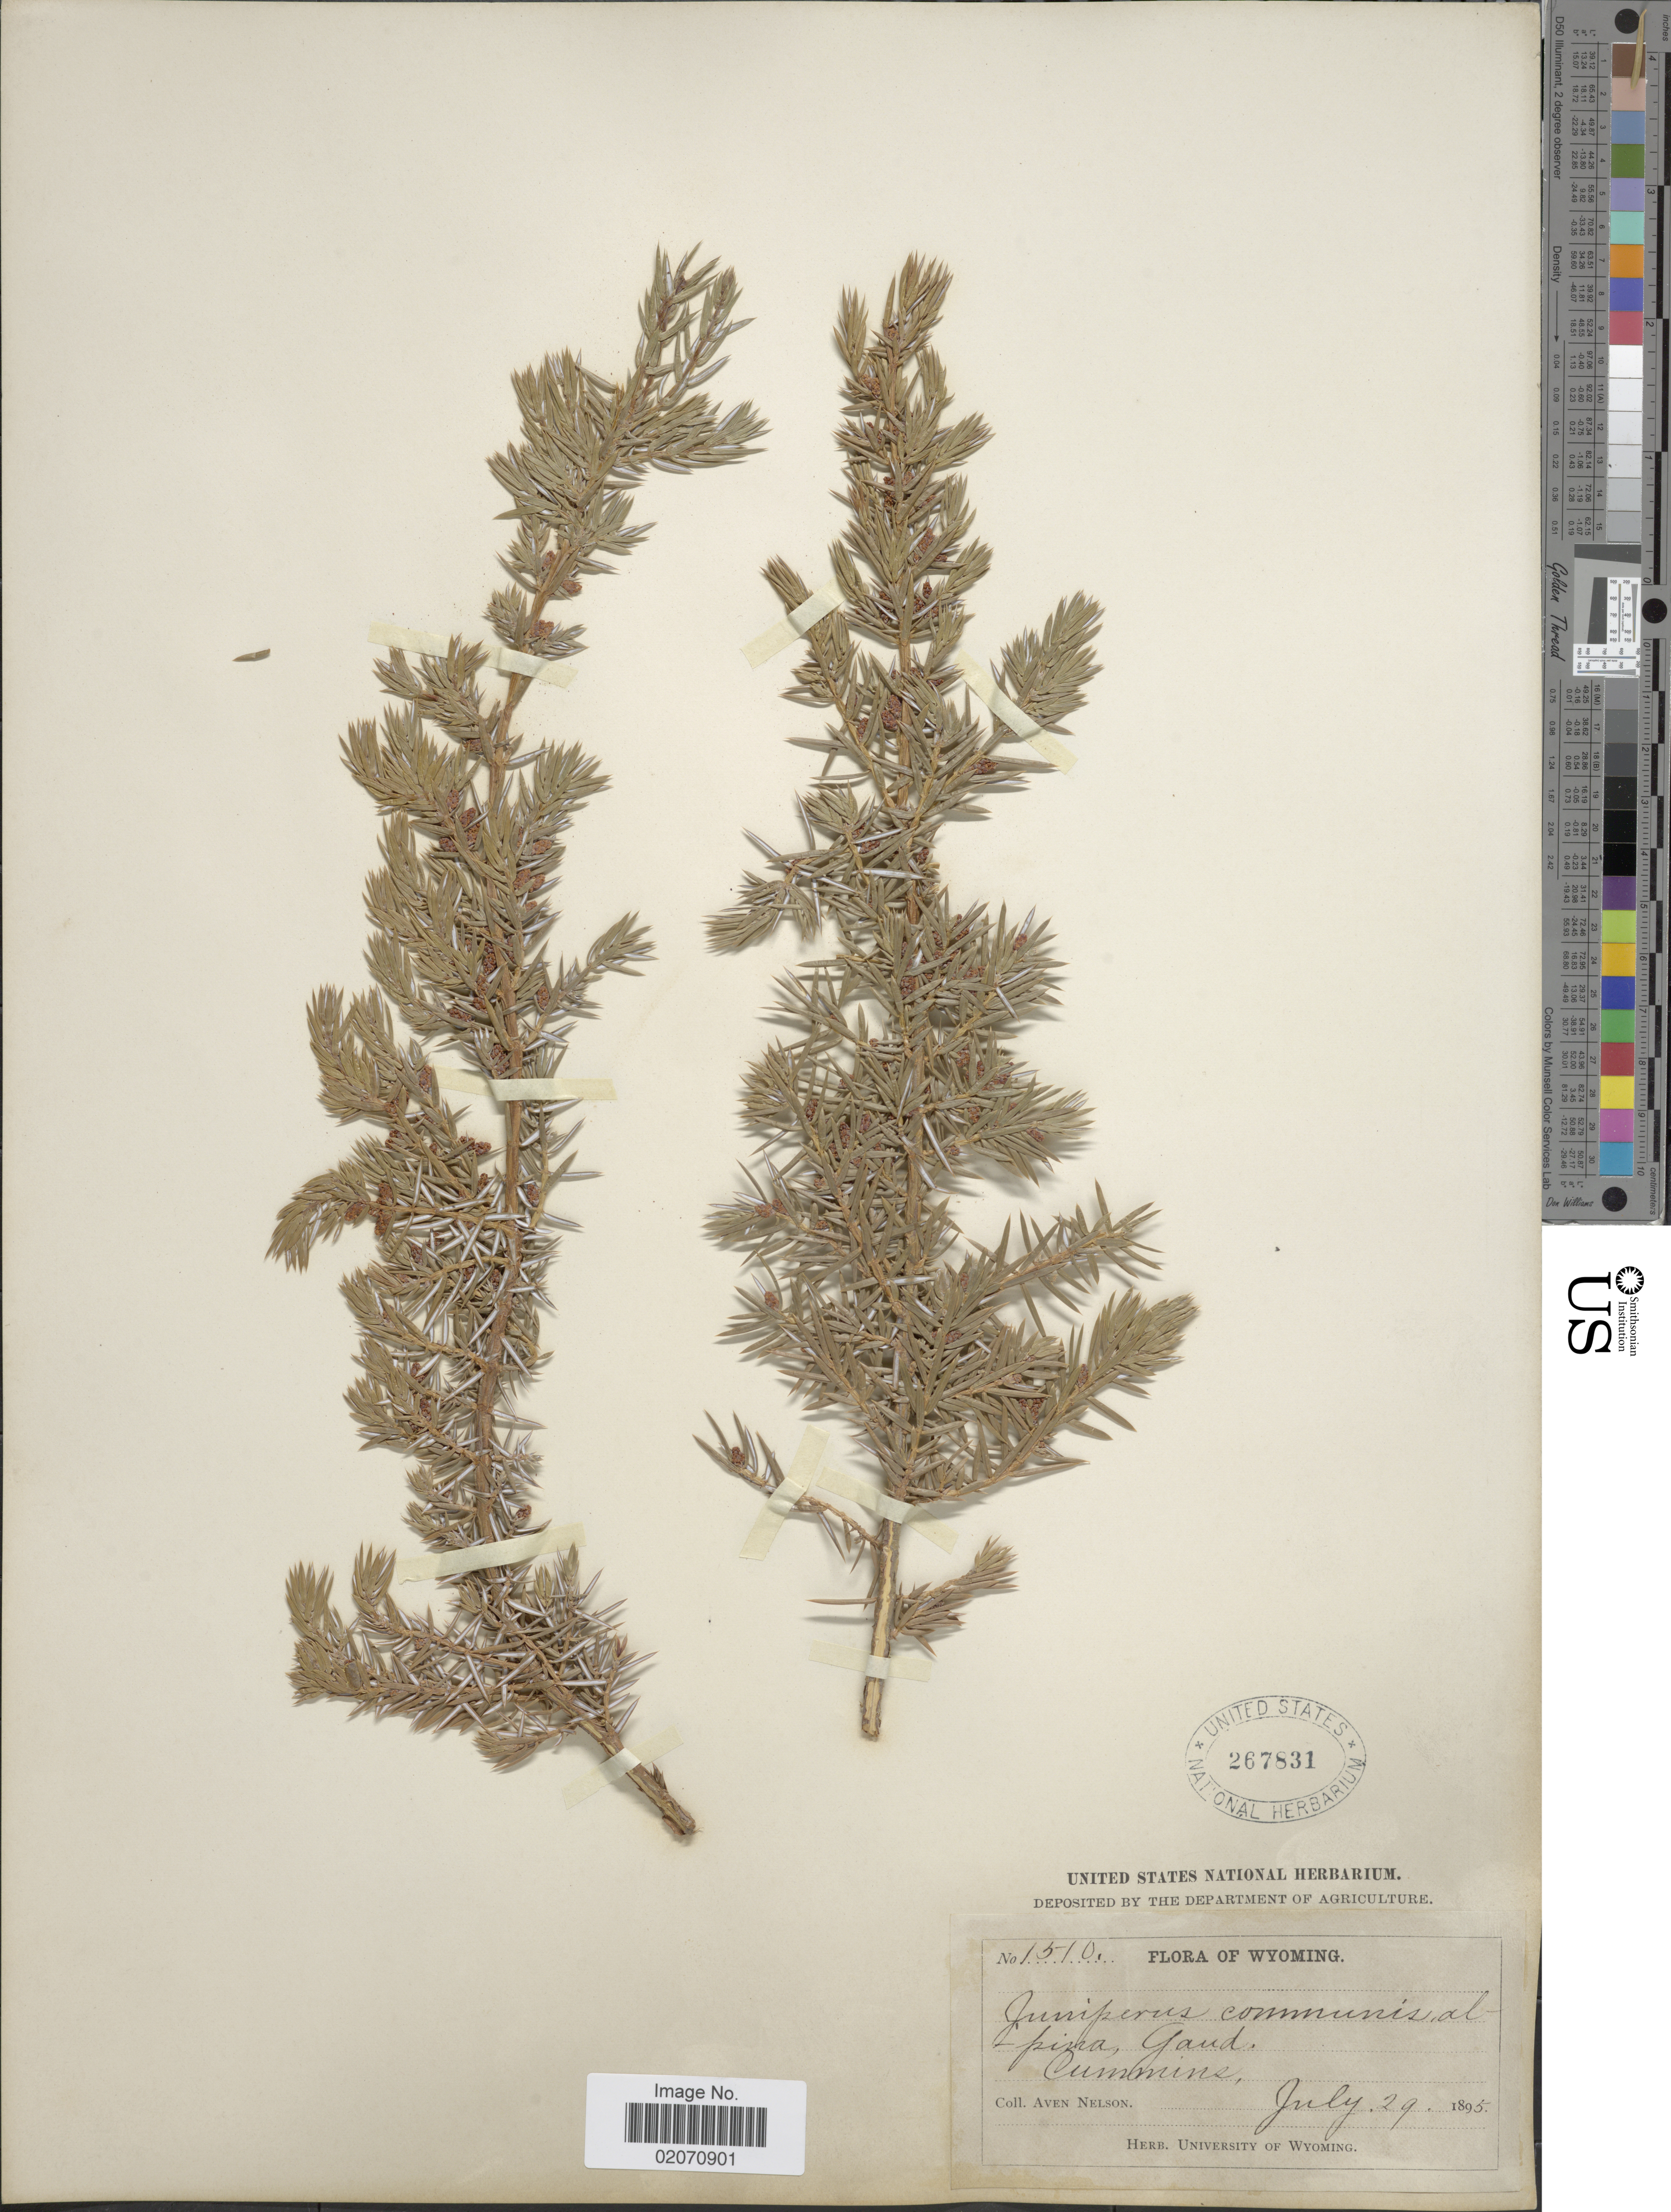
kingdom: Plantae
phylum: Tracheophyta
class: Pinopsida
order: Pinales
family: Cupressaceae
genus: Juniperus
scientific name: Juniperus communis subsp. nana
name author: (Willd.) Syme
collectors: A. Nelson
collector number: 1510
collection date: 1895-07-29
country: United States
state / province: Wyoming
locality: Cummins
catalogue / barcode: US 267831